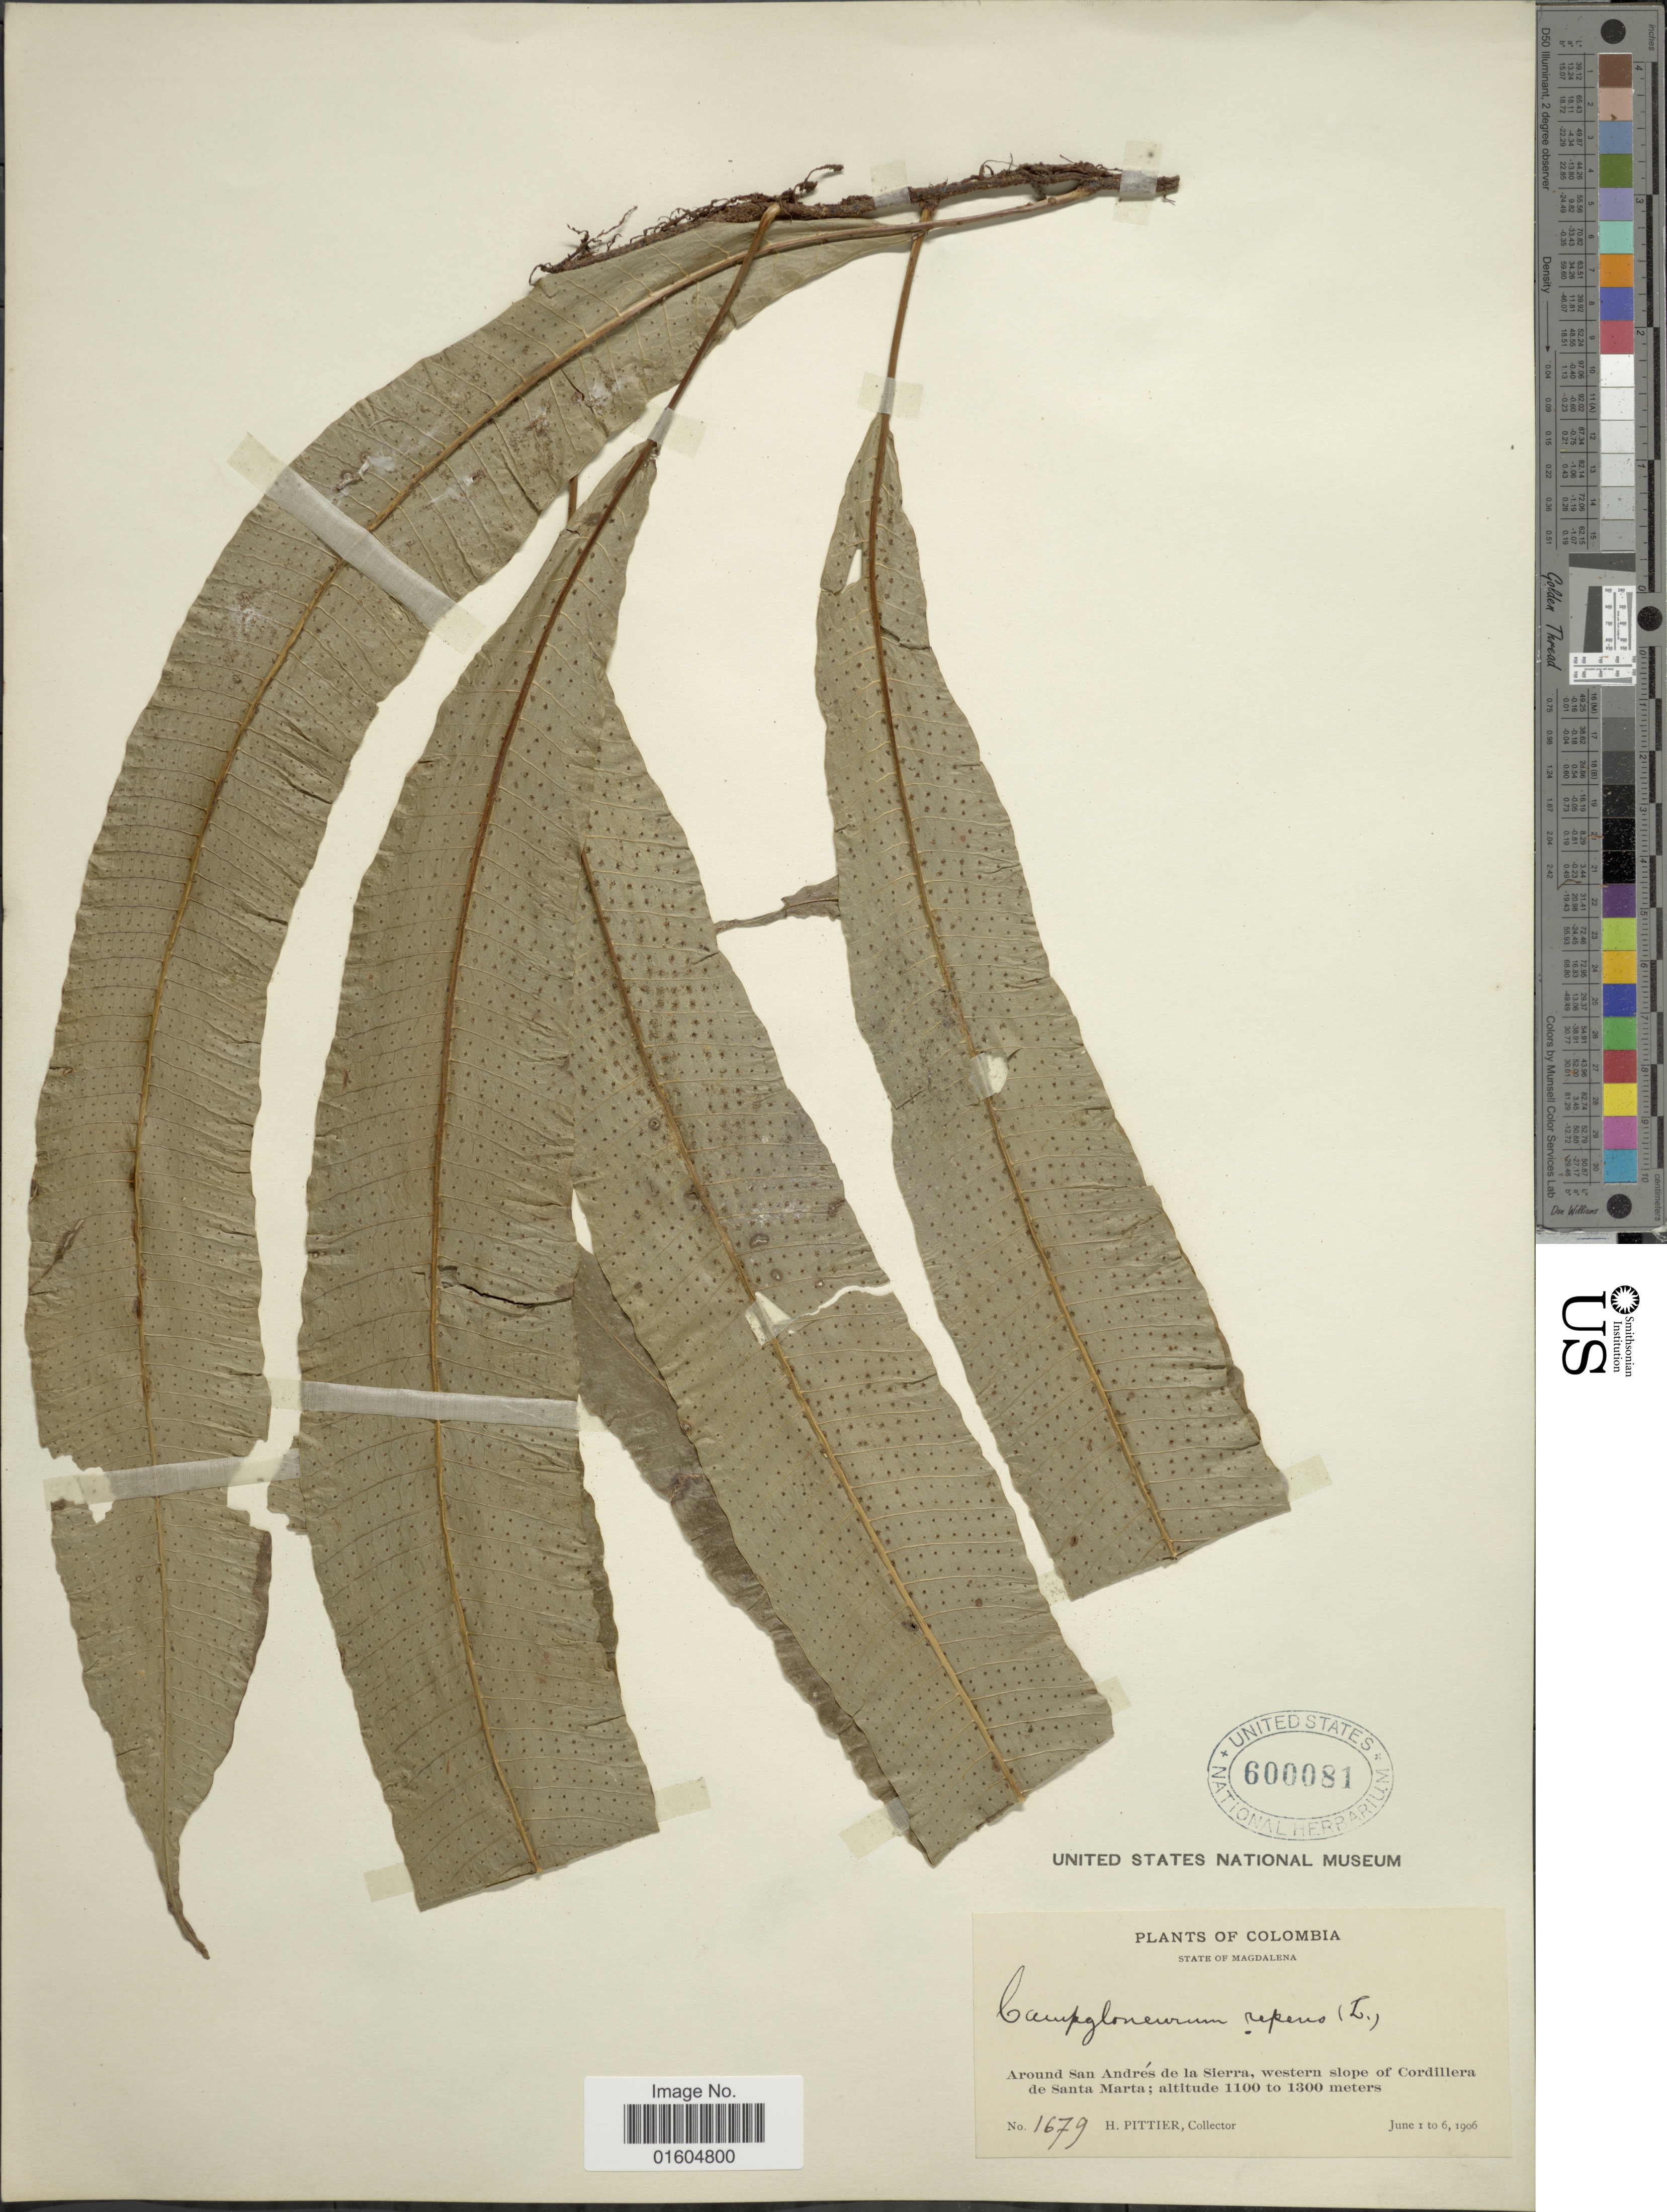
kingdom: Plantae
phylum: Tracheophyta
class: Polypodiopsida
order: Polypodiales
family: Polypodiaceae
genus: Campyloneurum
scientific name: Campyloneurum repens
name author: (Aubl.) C. Presl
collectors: H. F. Pittier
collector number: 1679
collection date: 1906-06-01/1906-06-06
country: Colombia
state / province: Magdalena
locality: Colombia. State of Magdalena. Around San Andres de la Sierra, western slope of Cordillera de Santa Marta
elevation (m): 1100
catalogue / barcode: US 600081